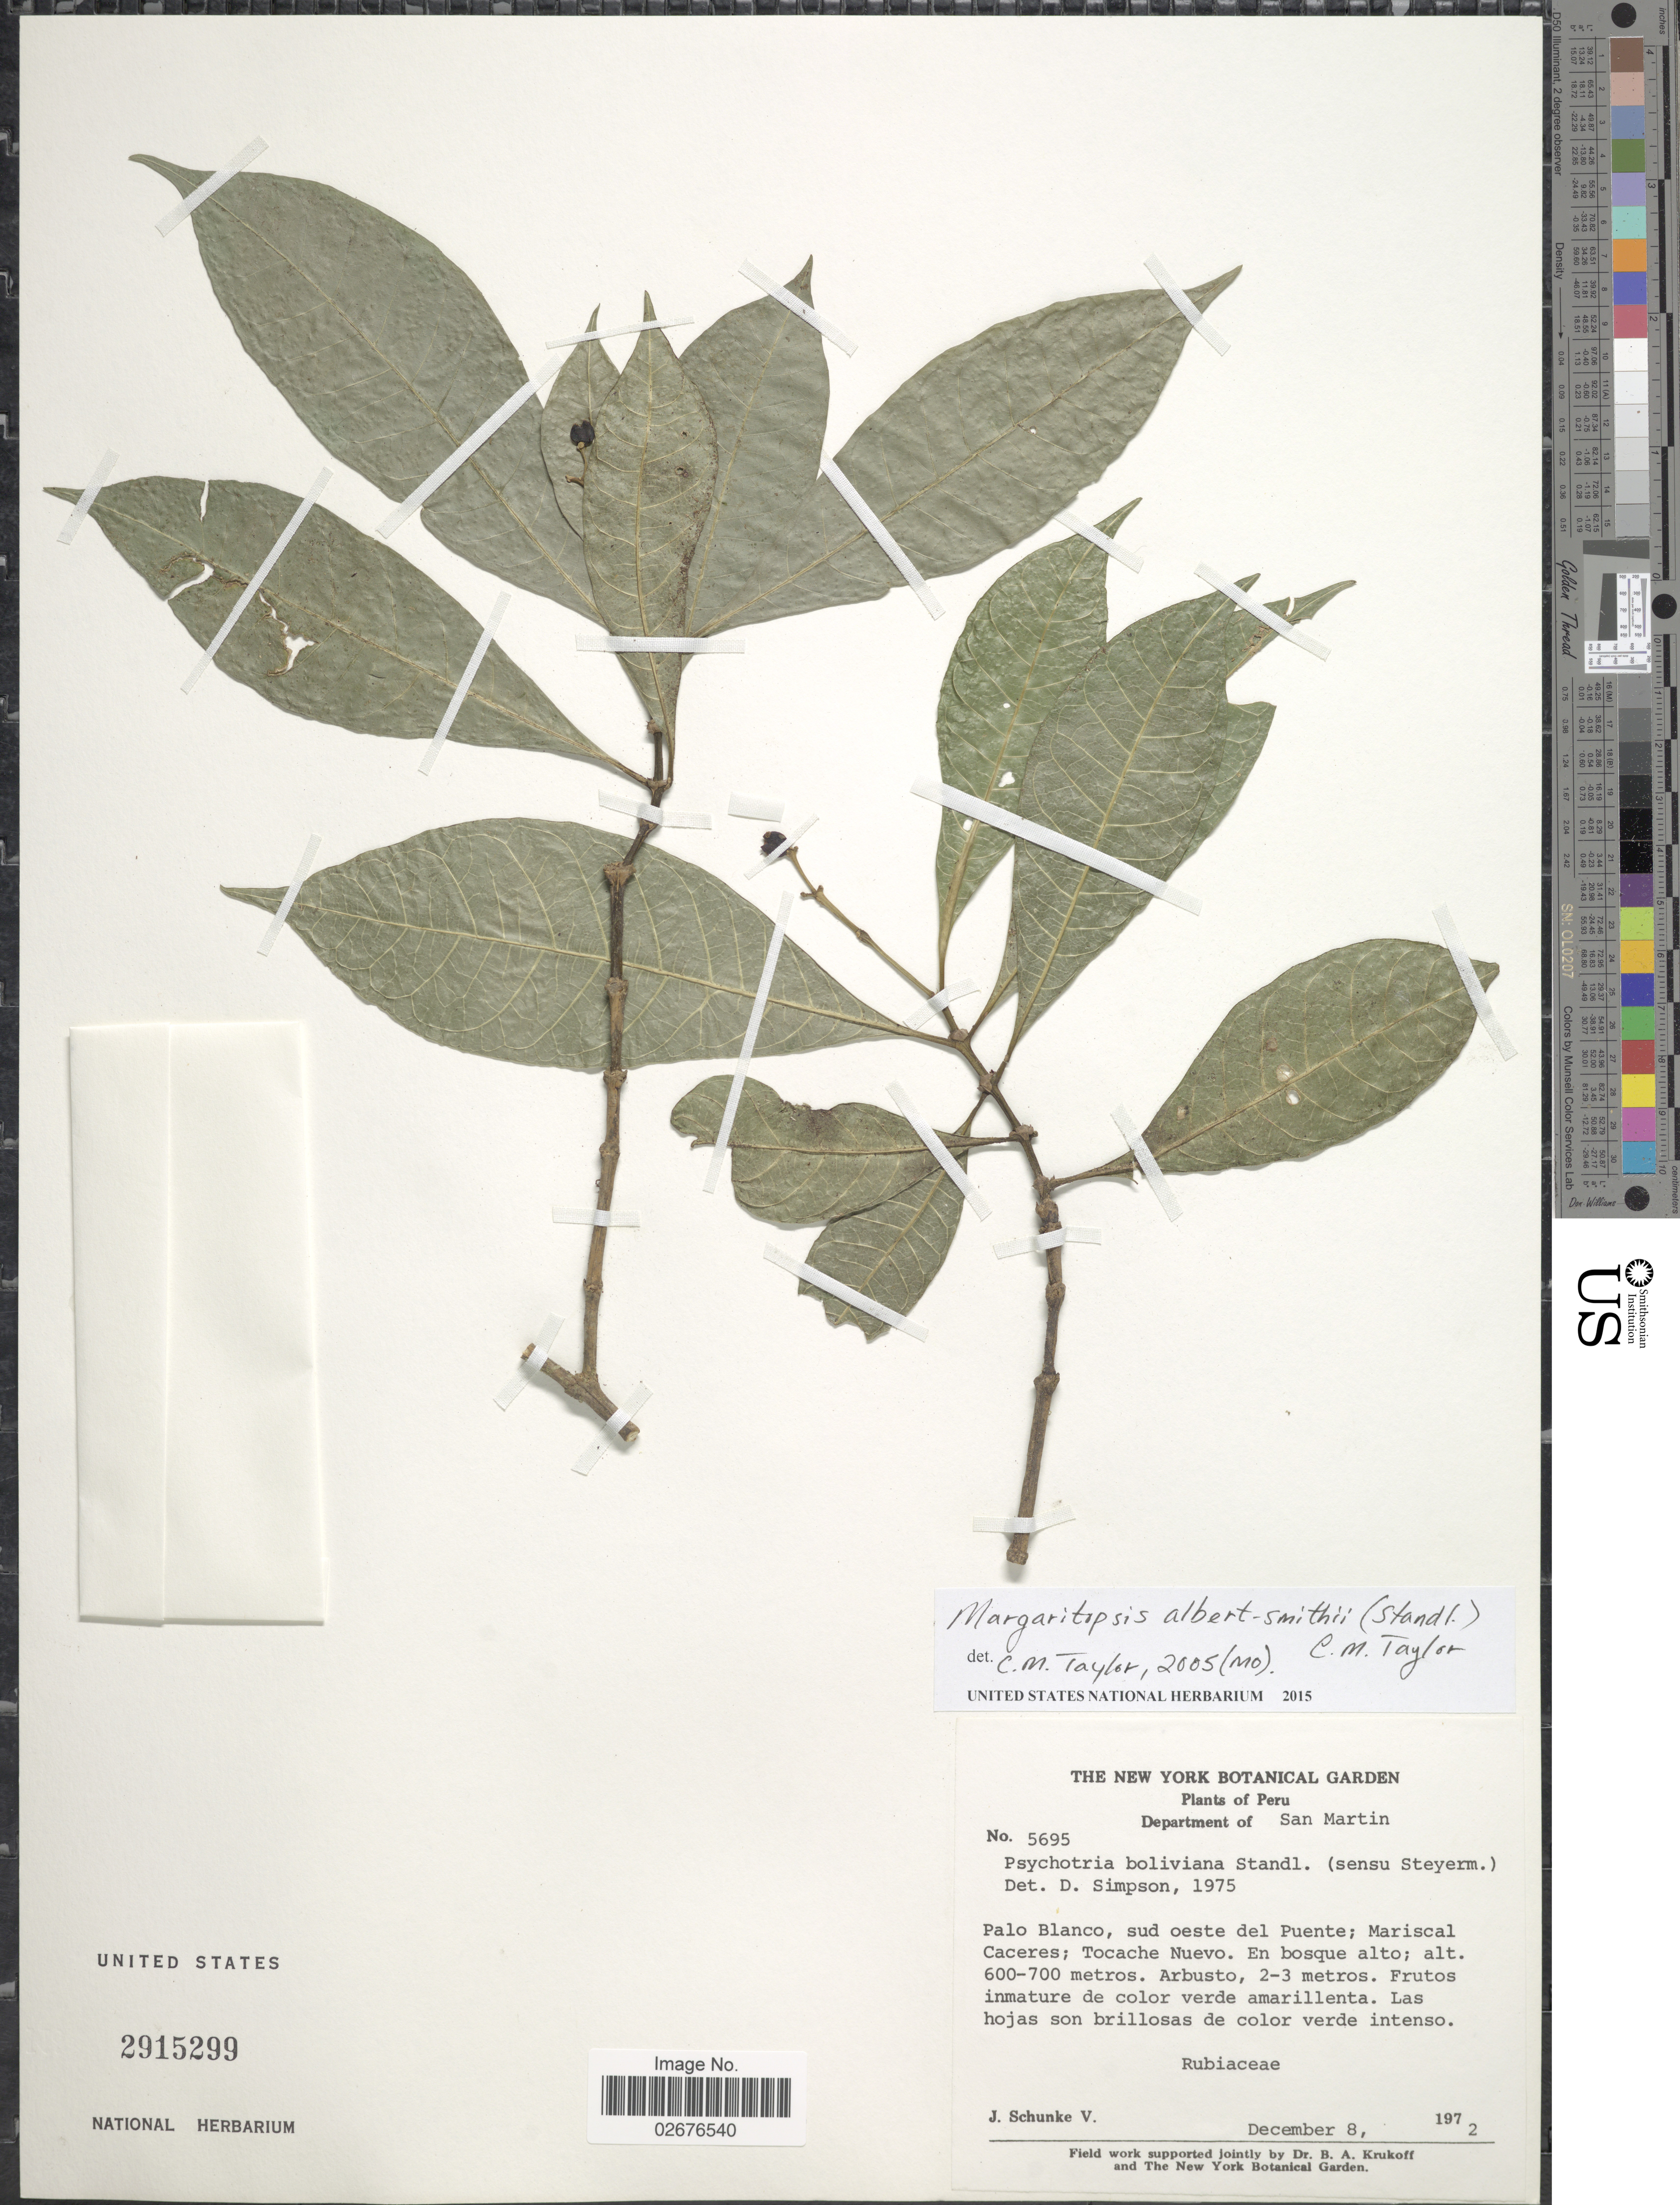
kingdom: Plantae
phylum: Tracheophyta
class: Magnoliopsida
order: Gentianales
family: Rubiaceae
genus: Margaritopsis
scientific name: Margaritopsis albert-smithii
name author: (Standl.) C.M. Taylor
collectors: J. Schunke Vigo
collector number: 5695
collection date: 1972-12-08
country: Peru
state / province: San Martín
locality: Palo Blanco, sud oeste del Puente; Mariscal Caceres; Tocache Nuevo, en bosque alto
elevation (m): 600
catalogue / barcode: US 2915299